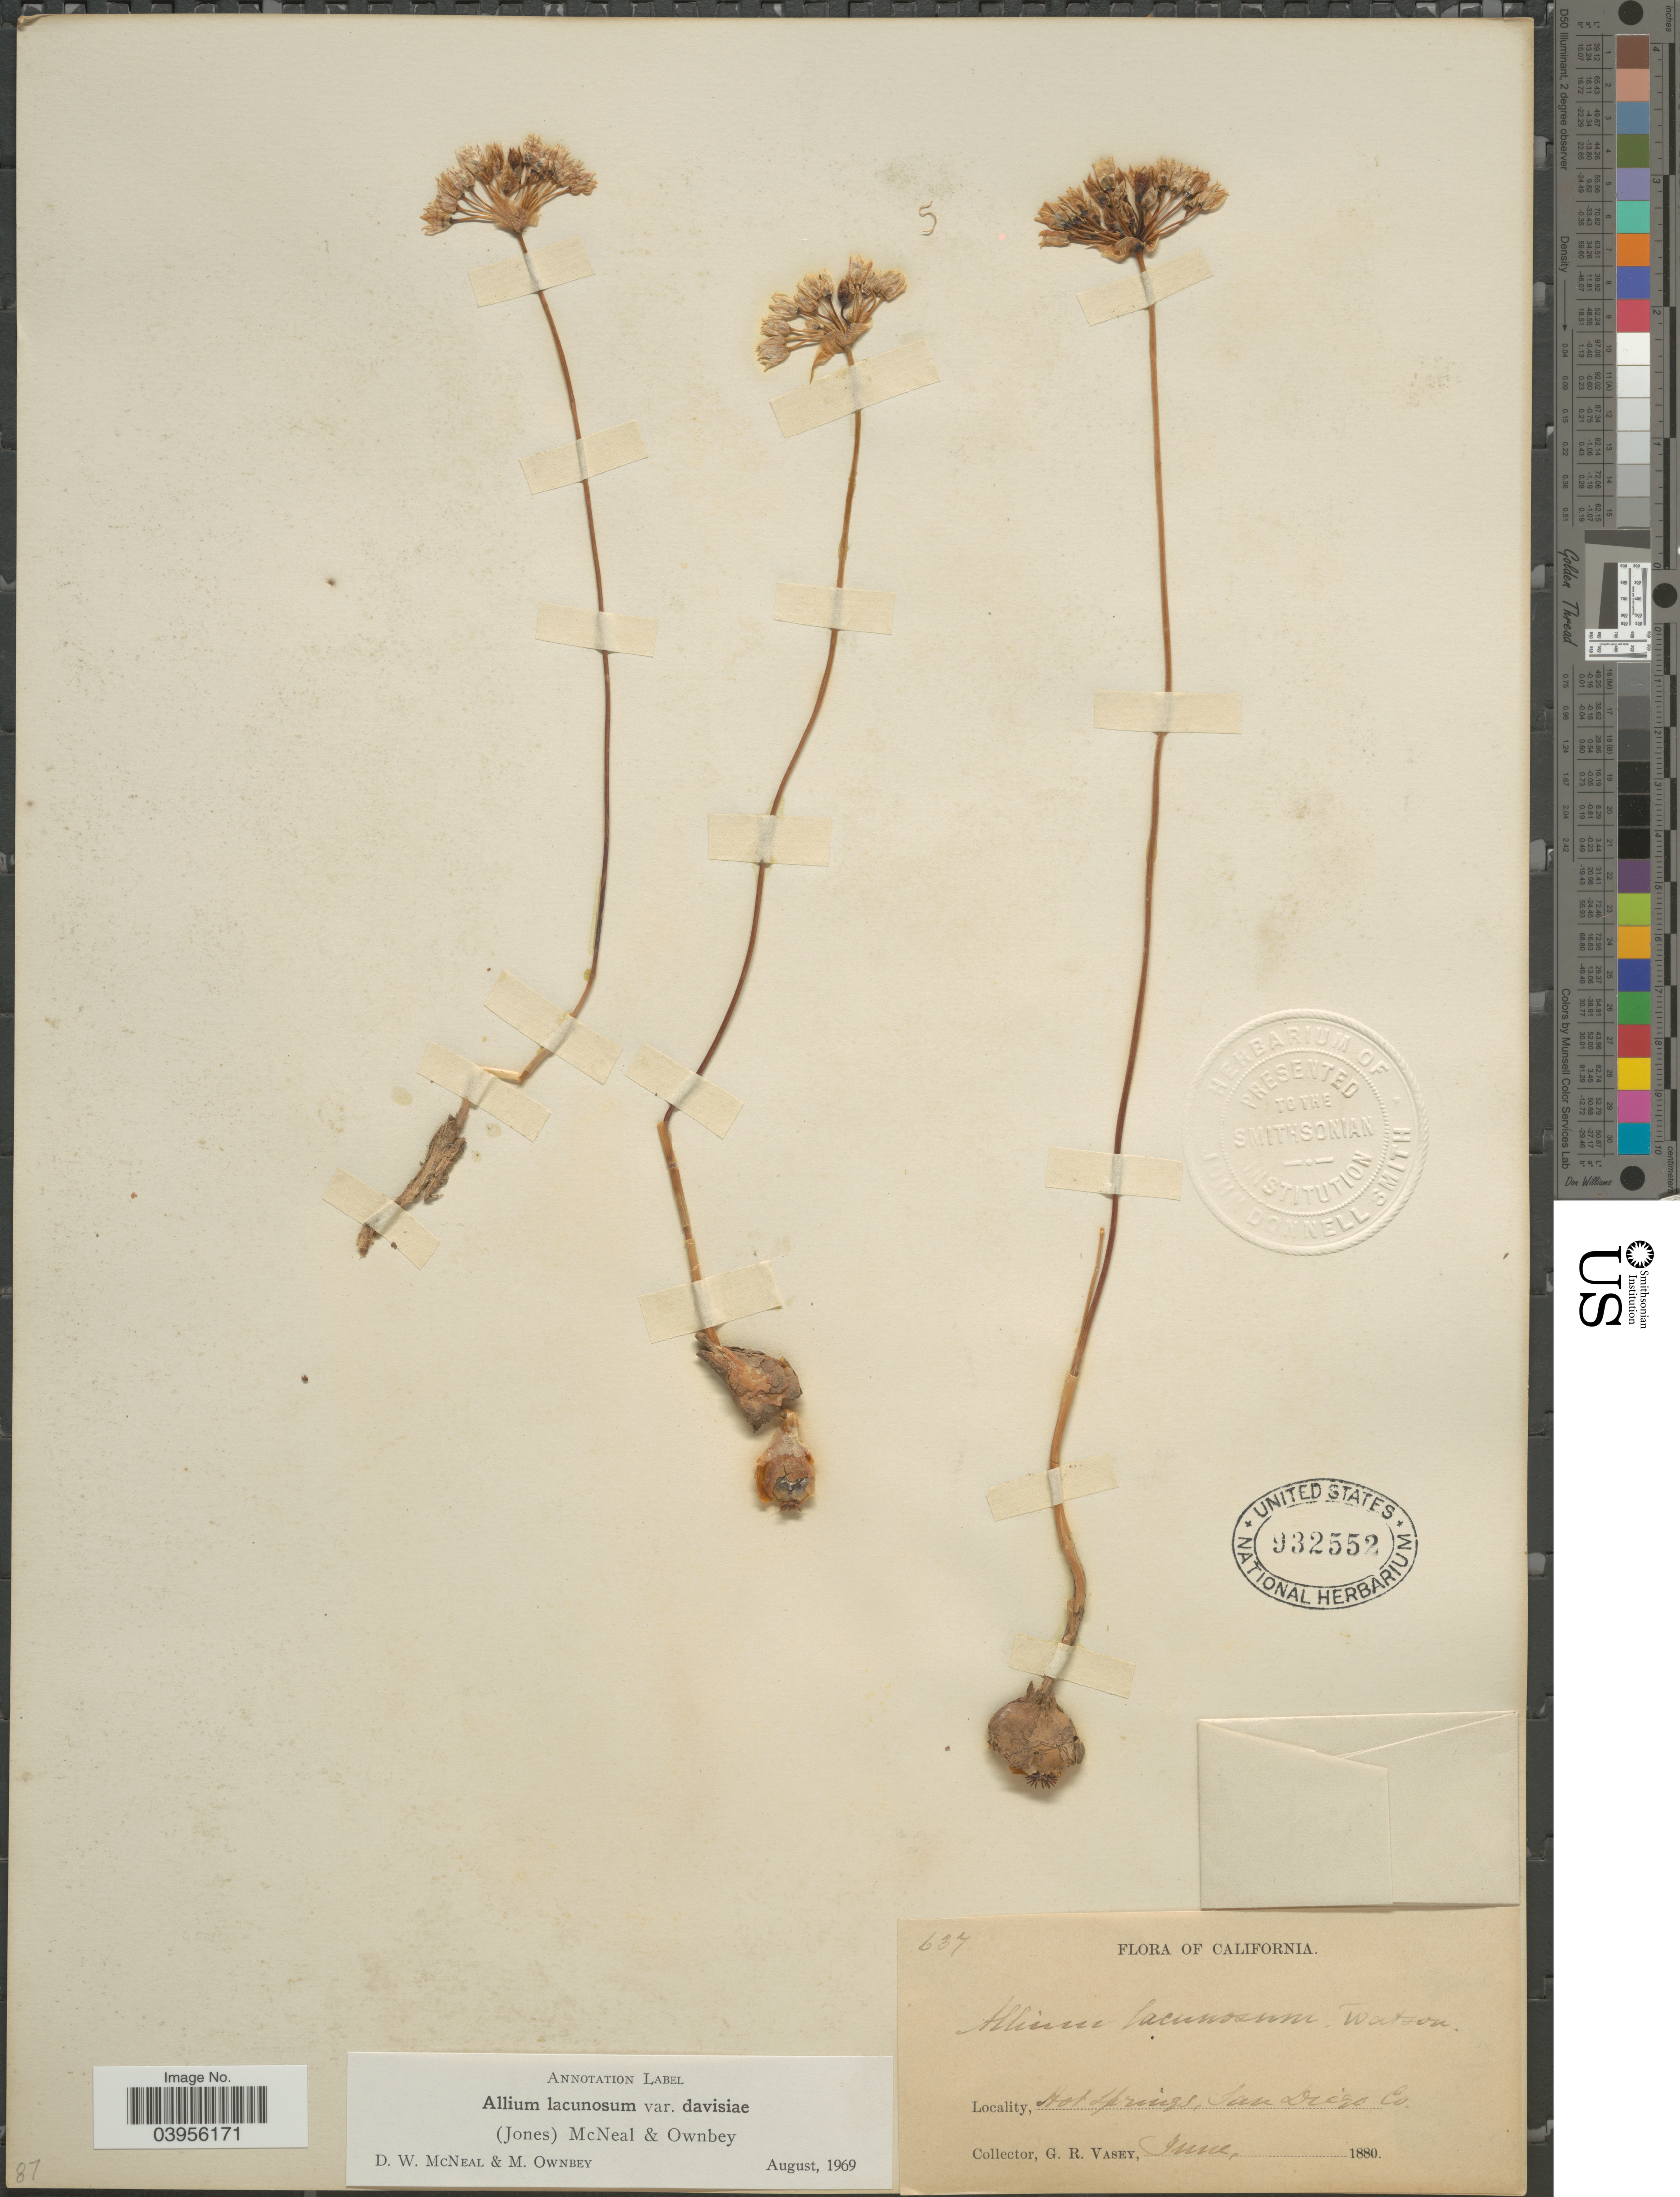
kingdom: Plantae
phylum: Tracheophyta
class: Liliopsida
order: Asparagales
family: Amaryllidaceae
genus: Allium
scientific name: Allium lacunosum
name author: S. Watson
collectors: G. R. Vasey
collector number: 637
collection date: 1880-06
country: United States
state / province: California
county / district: San Diego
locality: Hot Springs, San Diego Co.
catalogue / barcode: US 932552